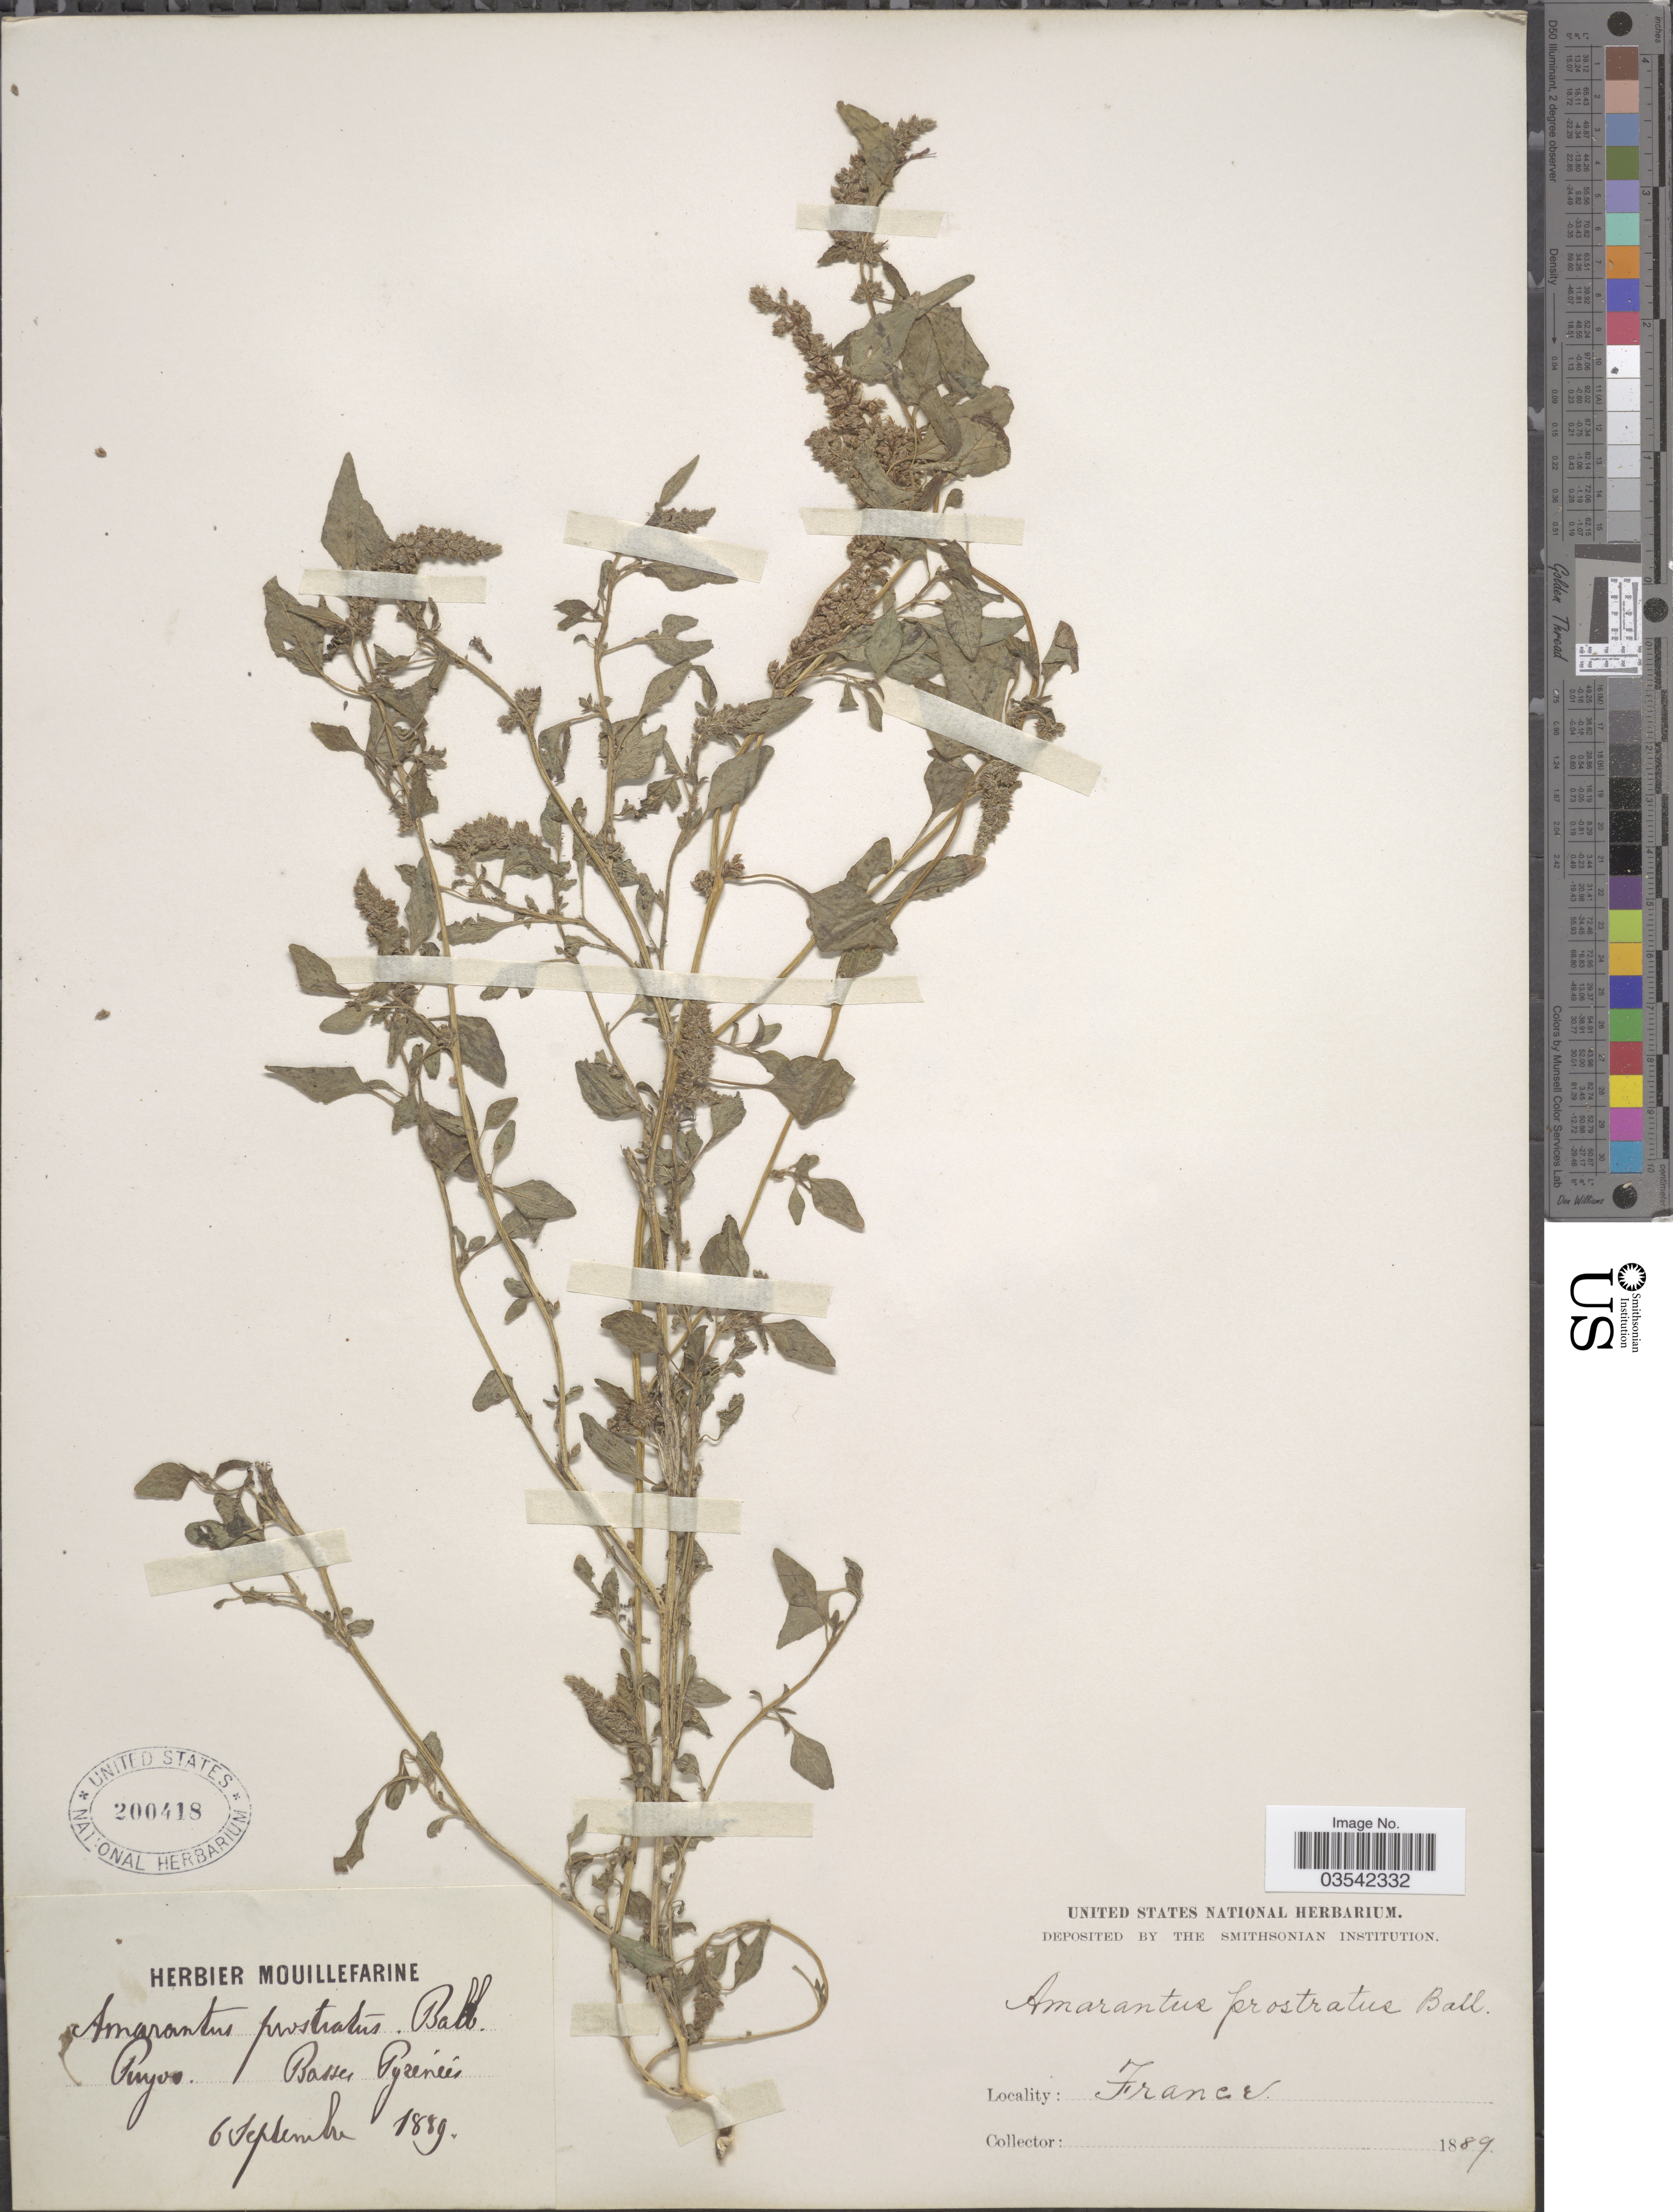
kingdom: Plantae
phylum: Tracheophyta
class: Magnoliopsida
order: Caryophyllales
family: Amaranthaceae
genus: Amaranthus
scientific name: Amaranthus prostratus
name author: Balb.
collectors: ex herb. Mouillefarine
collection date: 1889-09-06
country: France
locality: Puyoo. Basses Pyrénées.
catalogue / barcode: US 200418